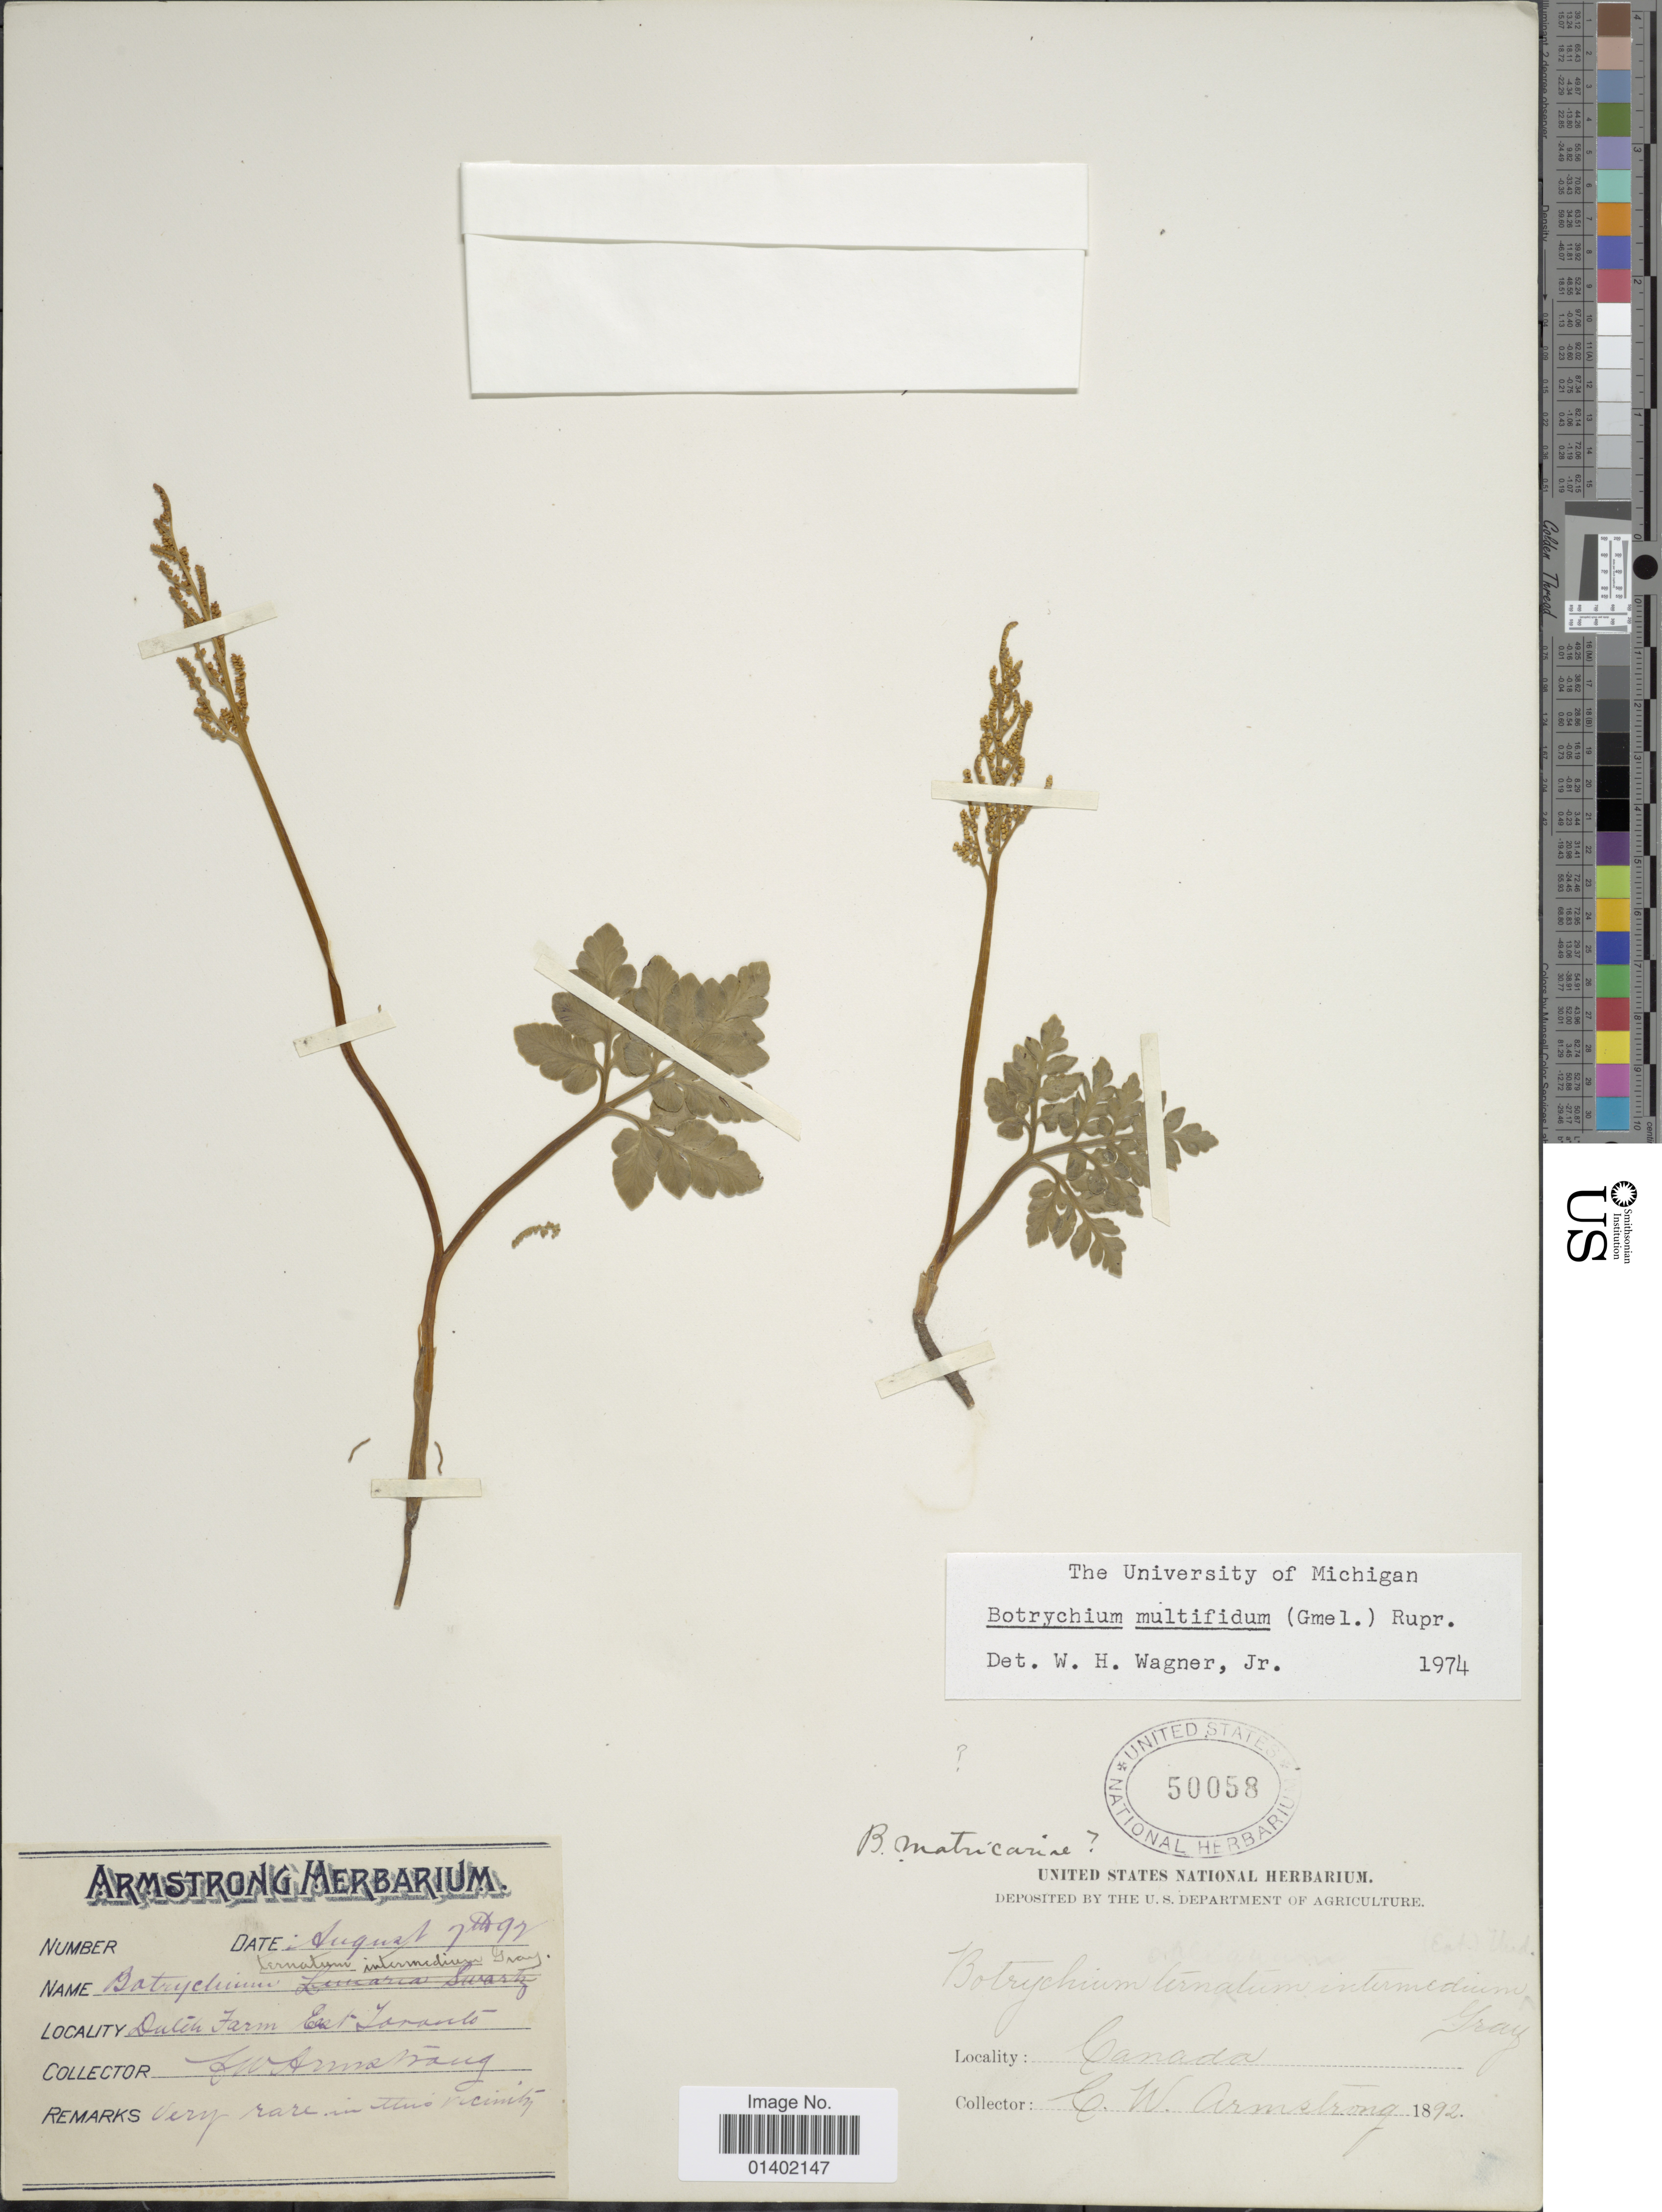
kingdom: Plantae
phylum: Tracheophyta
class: Polypodiopsida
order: Ophioglossales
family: Ophioglossaceae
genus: Botrychium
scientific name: Botrychium multifidum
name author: (J.F. Gmel.) Rupr.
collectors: C. W. Armstrong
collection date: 1892-08-07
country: Canada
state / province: Ontario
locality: Dulik Farm East Toronto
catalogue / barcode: US 50058